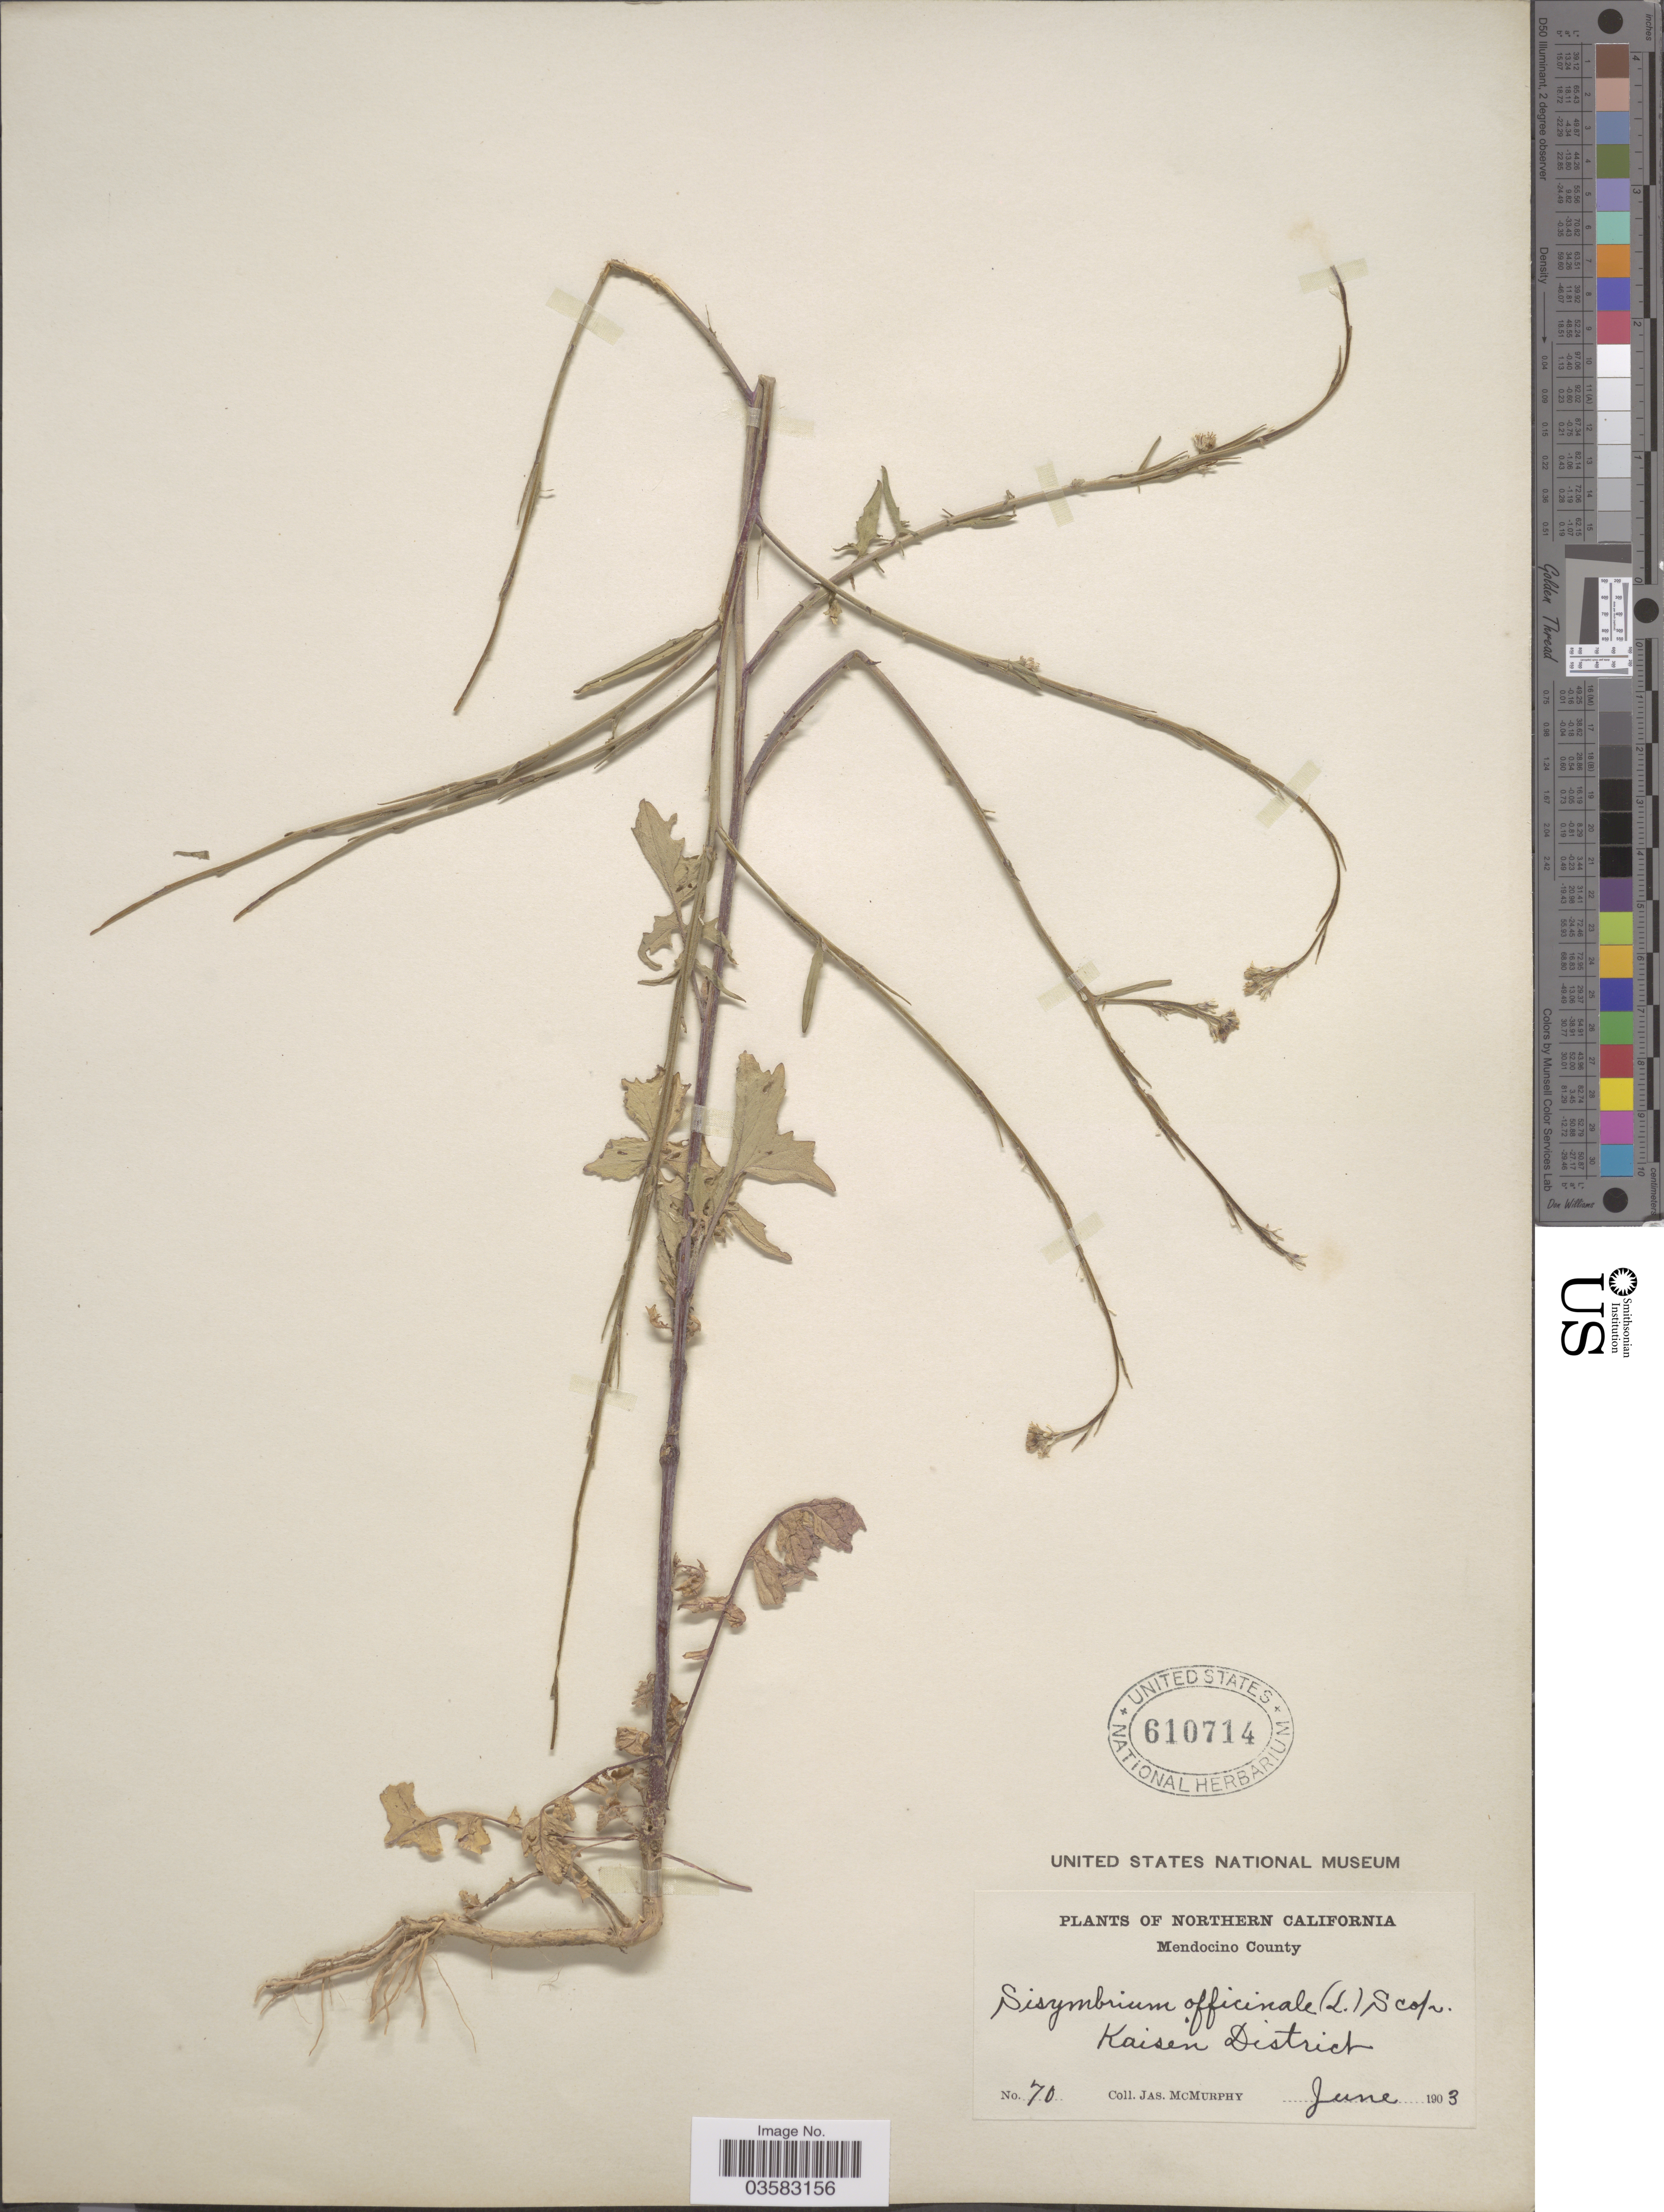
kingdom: Plantae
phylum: Tracheophyta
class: Magnoliopsida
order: Brassicales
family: Brassicaceae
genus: Sisymbrium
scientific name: Sisymbrium officinale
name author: (L.) Scop.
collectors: J. McMurphy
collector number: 70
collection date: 1903-06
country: United States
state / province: California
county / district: Mendocino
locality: Northern California. Mendocino County. Kaisen District.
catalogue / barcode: US 610714